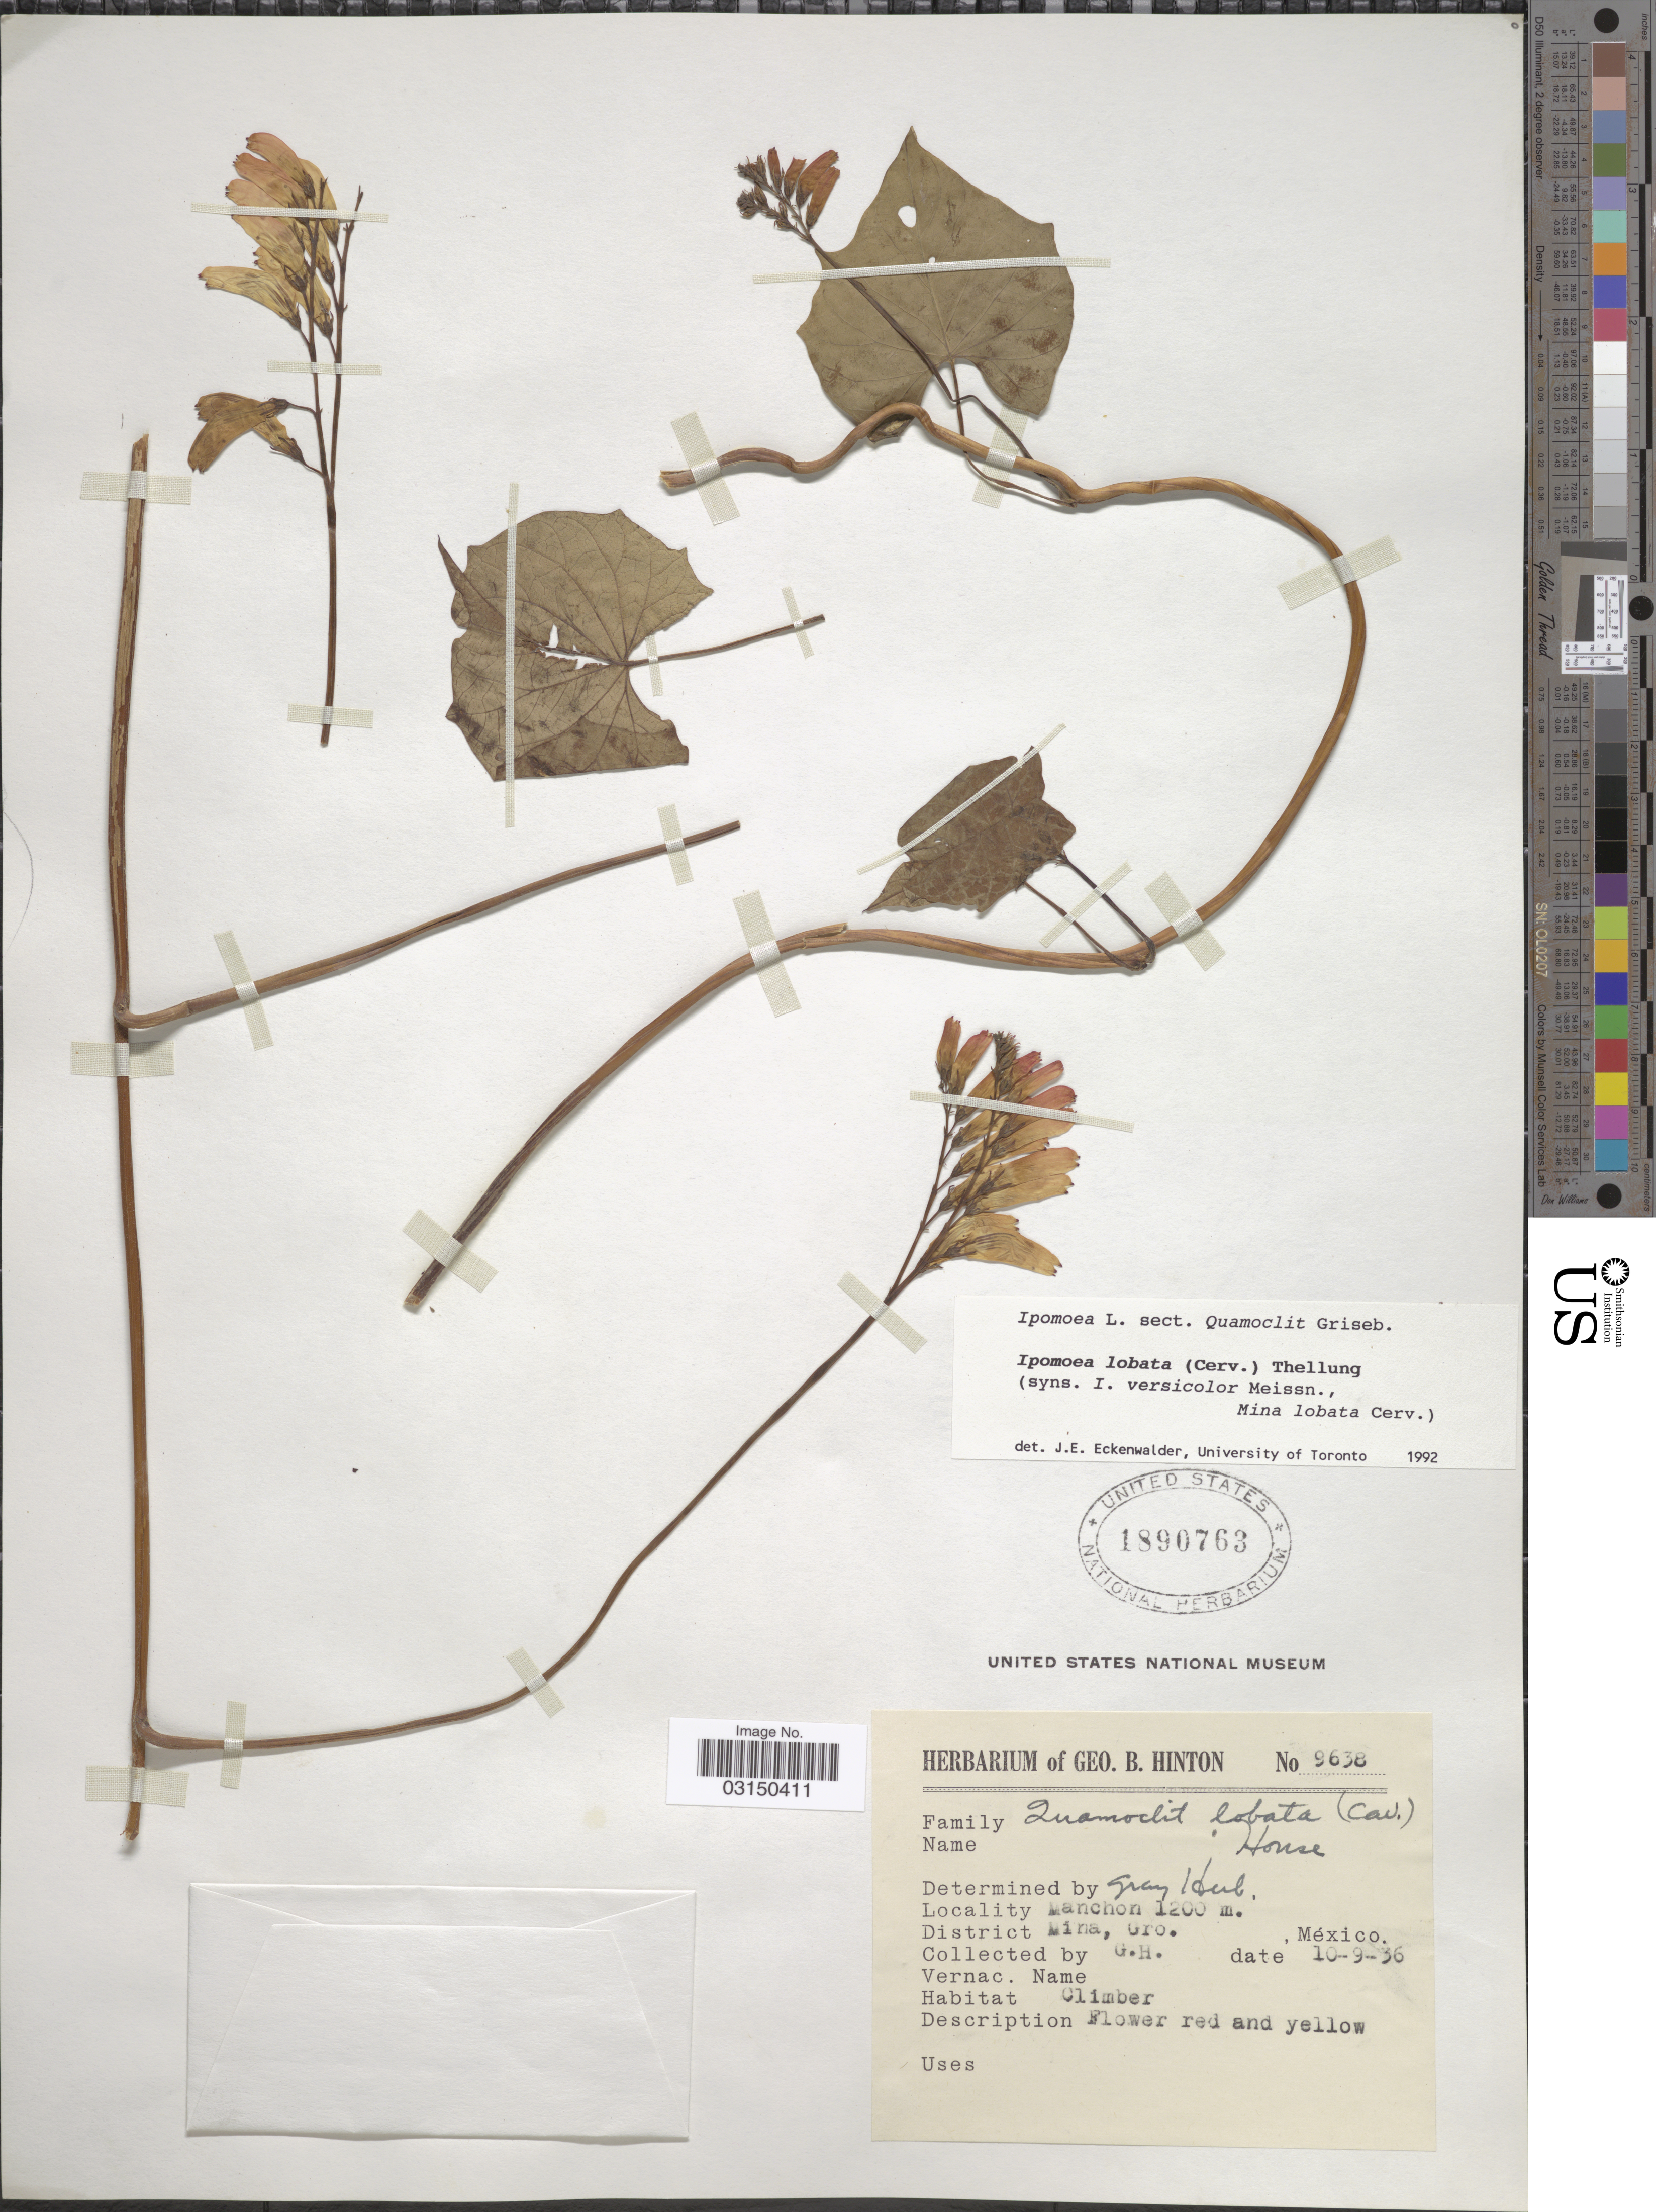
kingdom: Plantae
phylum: Tracheophyta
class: Magnoliopsida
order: Solanales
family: Convolvulaceae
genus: Ipomoea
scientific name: Ipomoea lobata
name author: (Cerv.) Thell.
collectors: G. B. Hinton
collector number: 9638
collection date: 1936-09-10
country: Mexico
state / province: Guerrero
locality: Manchon. District Mina, Gro.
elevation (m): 1200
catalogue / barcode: US 1890763